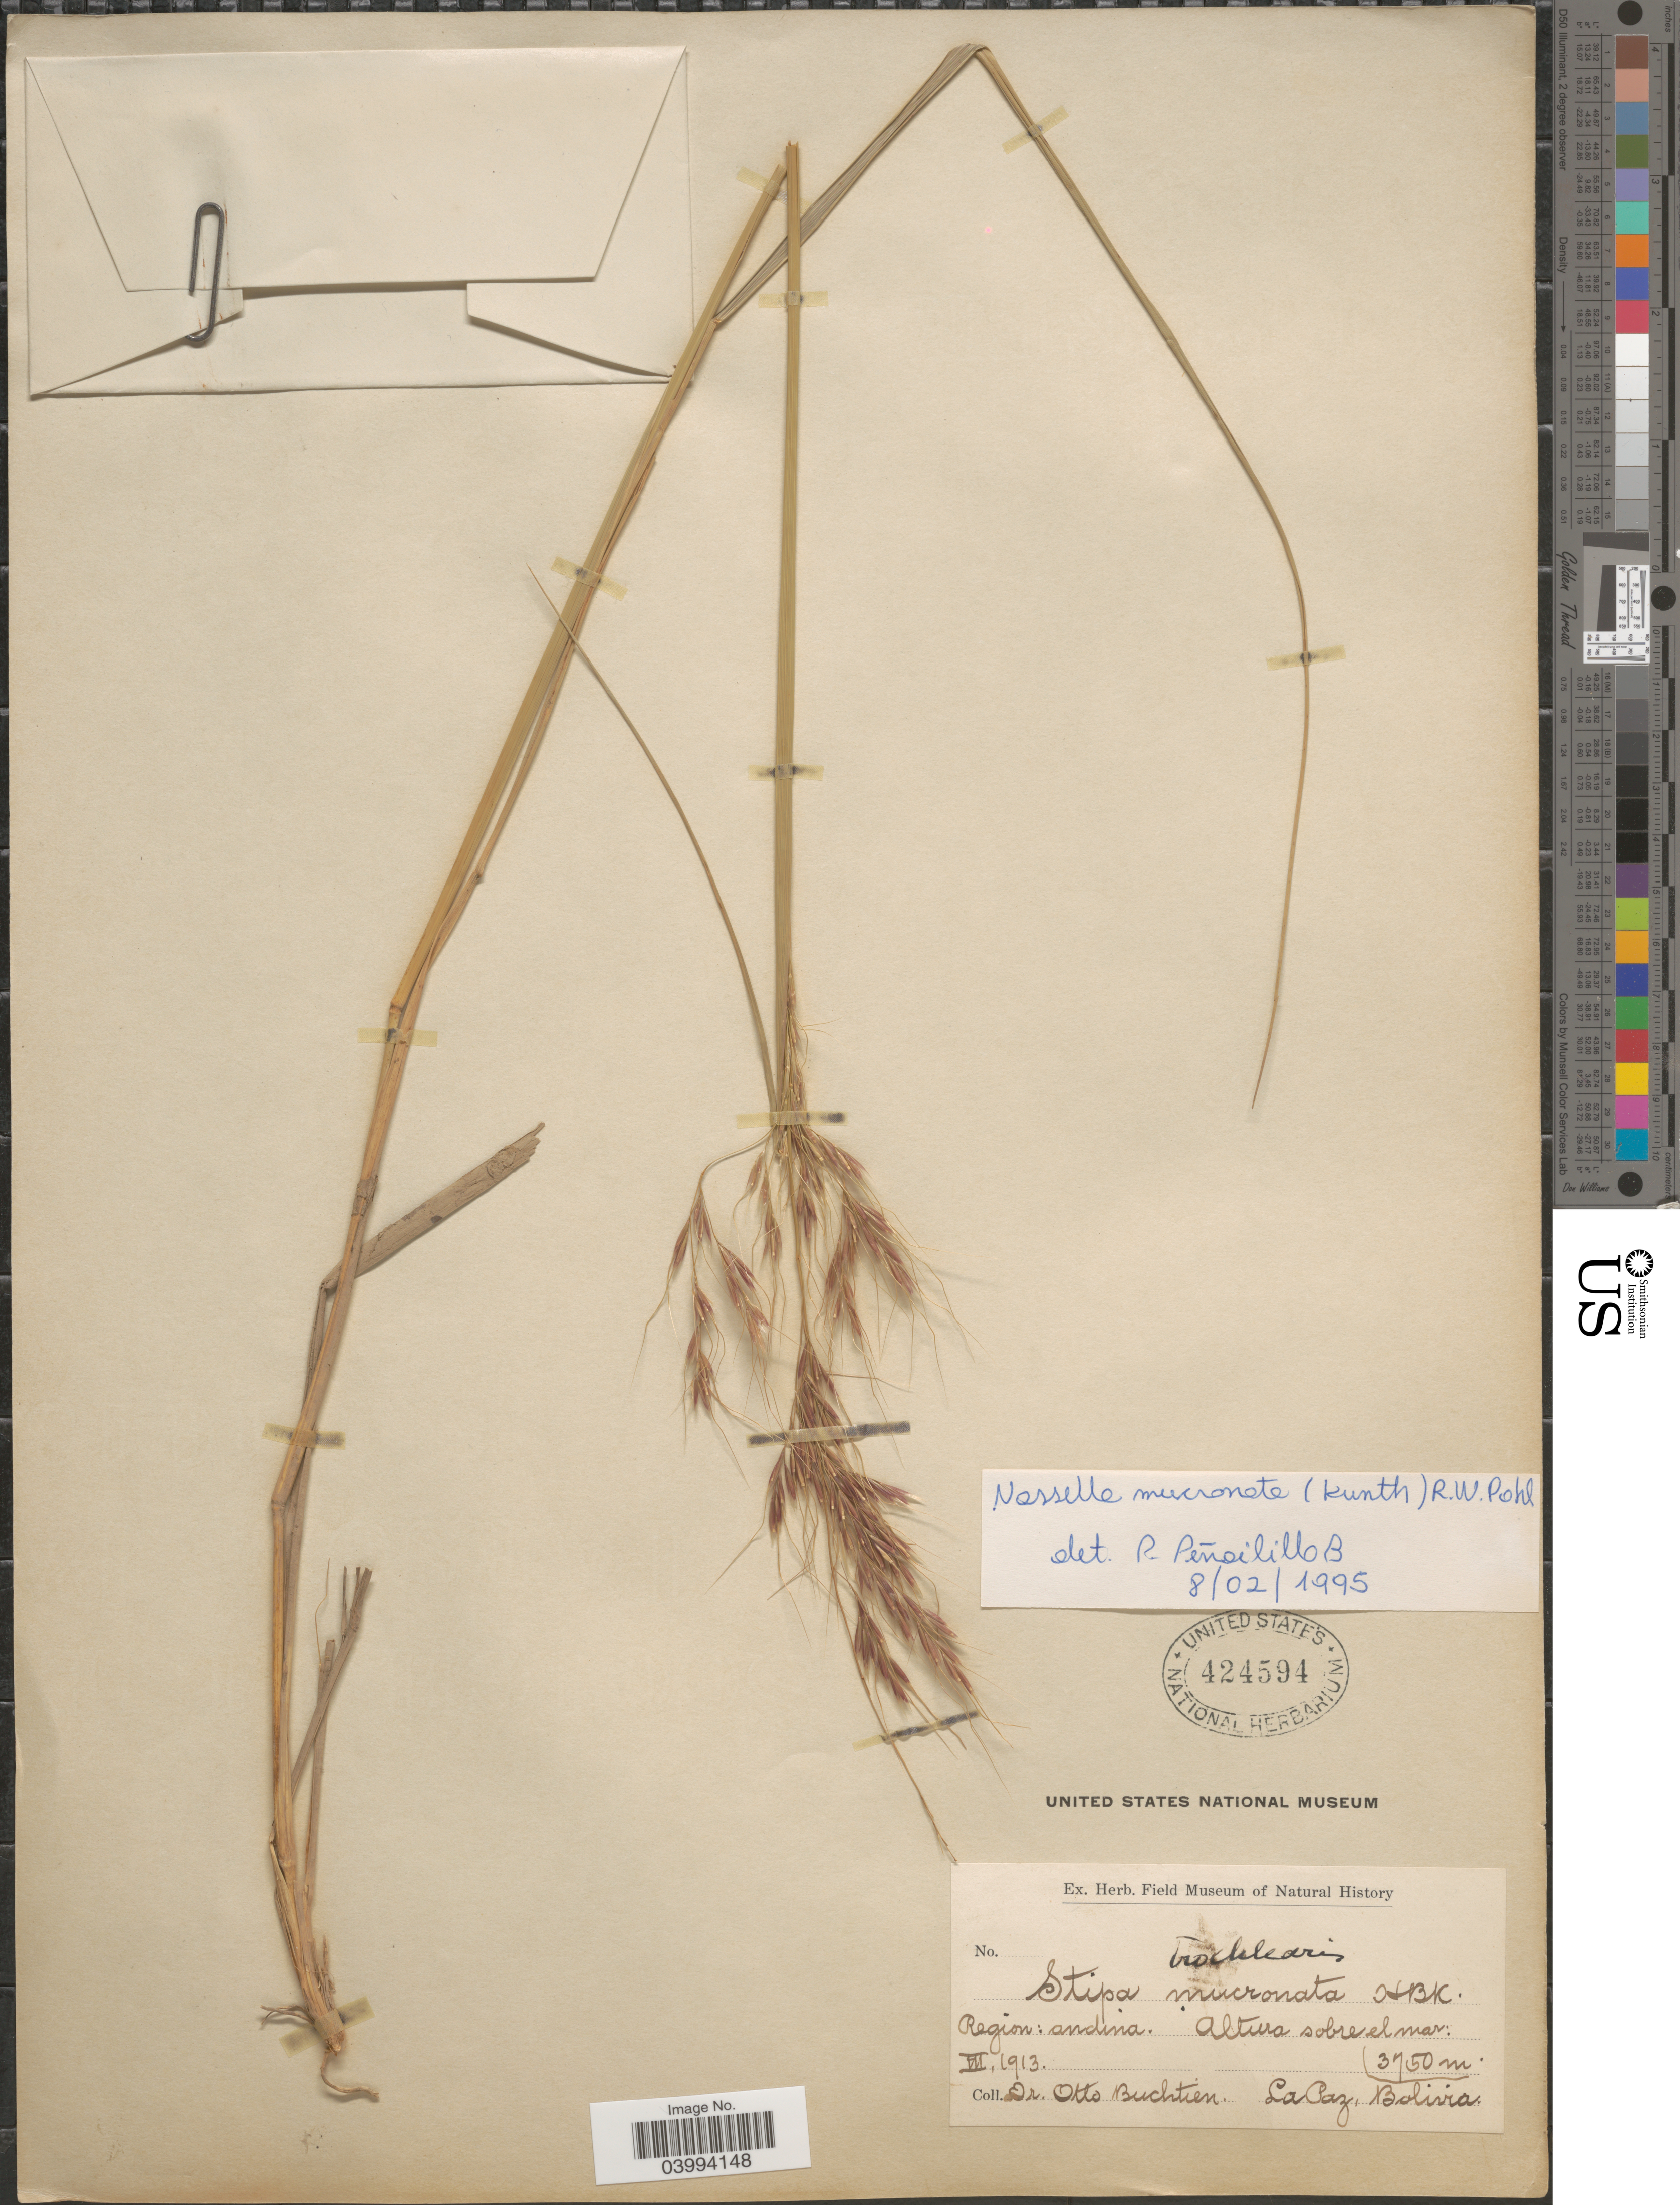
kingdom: Plantae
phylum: Tracheophyta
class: Liliopsida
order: Poales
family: Poaceae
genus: Nassella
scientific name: Nassella mucronata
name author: (Kunth) R.W. Pohl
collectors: O. Buchtien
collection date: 1913-07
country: Bolivia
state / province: La Paz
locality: Region: andina. La Paz.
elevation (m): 3750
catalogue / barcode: US 424594